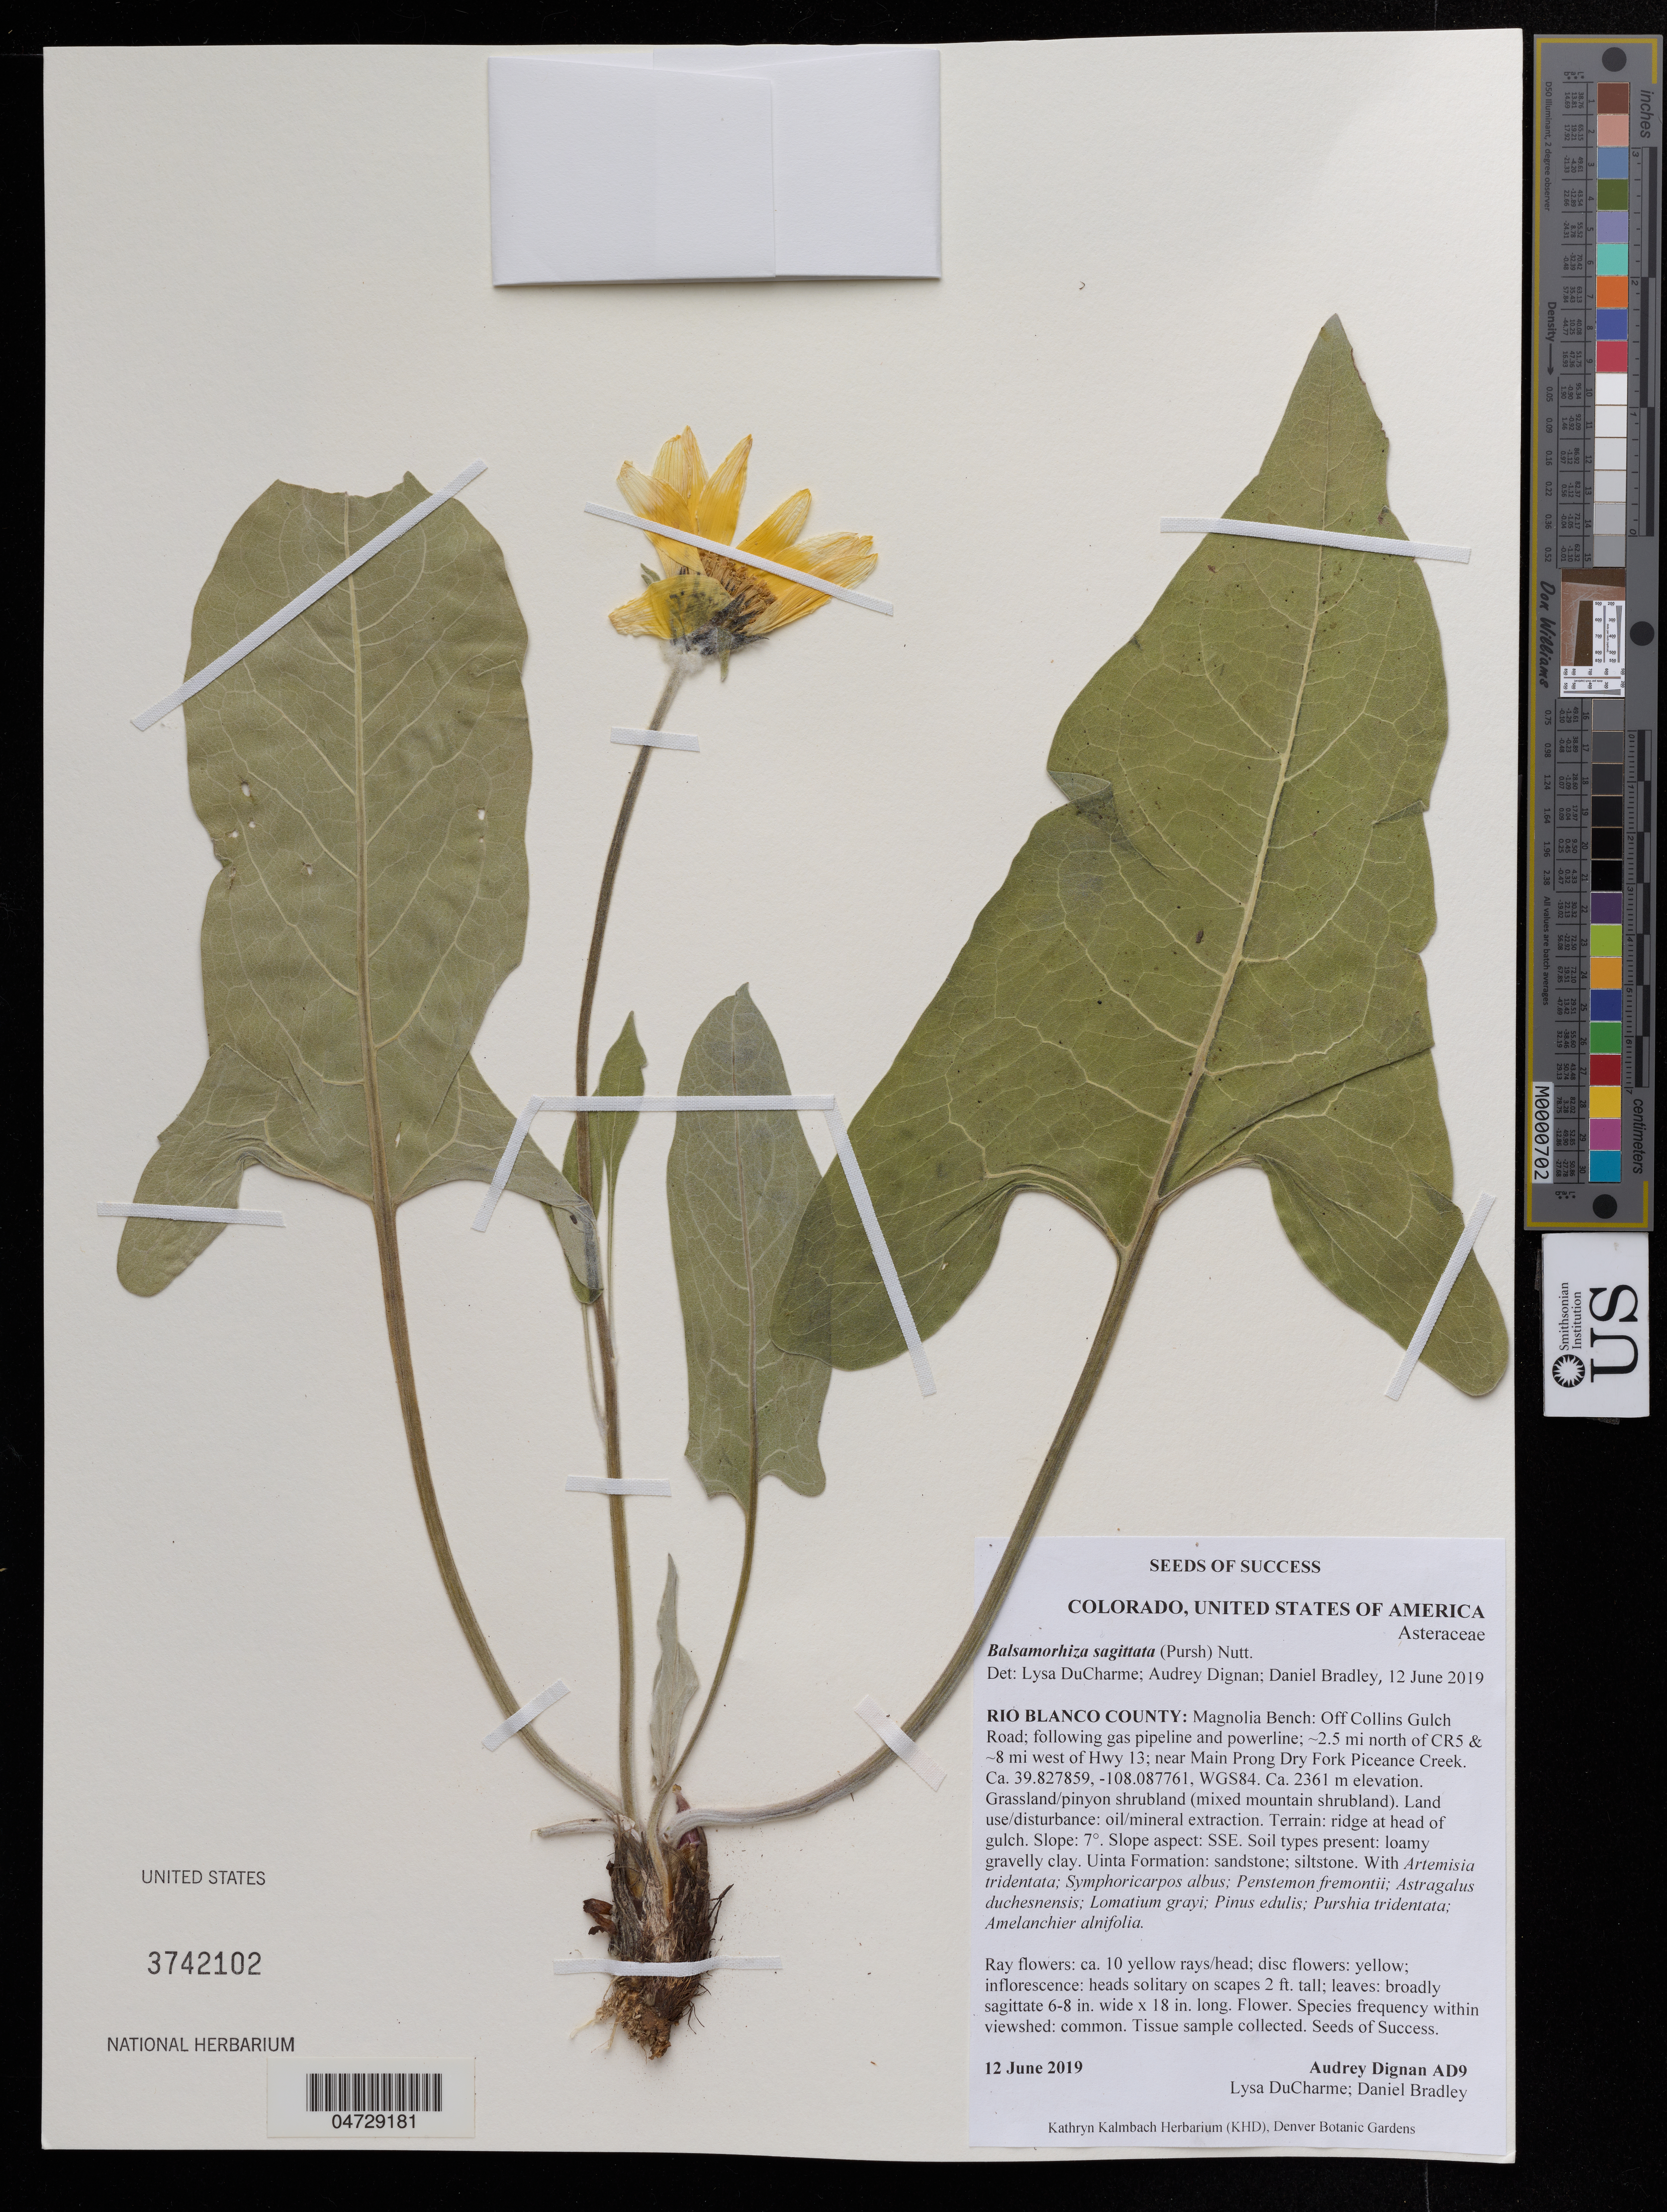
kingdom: Plantae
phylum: Tracheophyta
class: Magnoliopsida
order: Asterales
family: Asteraceae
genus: Balsamorhiza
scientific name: Balsamorhiza sagittata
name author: (Pursh) Nutt.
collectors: A. Dignan, E. DuCharme & D. Bradley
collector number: AD9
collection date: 2019-06-12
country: United States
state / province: Colorado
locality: Río Blanco County: Magnolia Bench: Off Collins Gulch Road; following gas pipeline and powerline; ~2.5 mi north of CR5 & ~8 mi west of Hwy 13; near Main Prong Dry Fork Piceance Creek.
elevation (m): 2361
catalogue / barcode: US 3742102